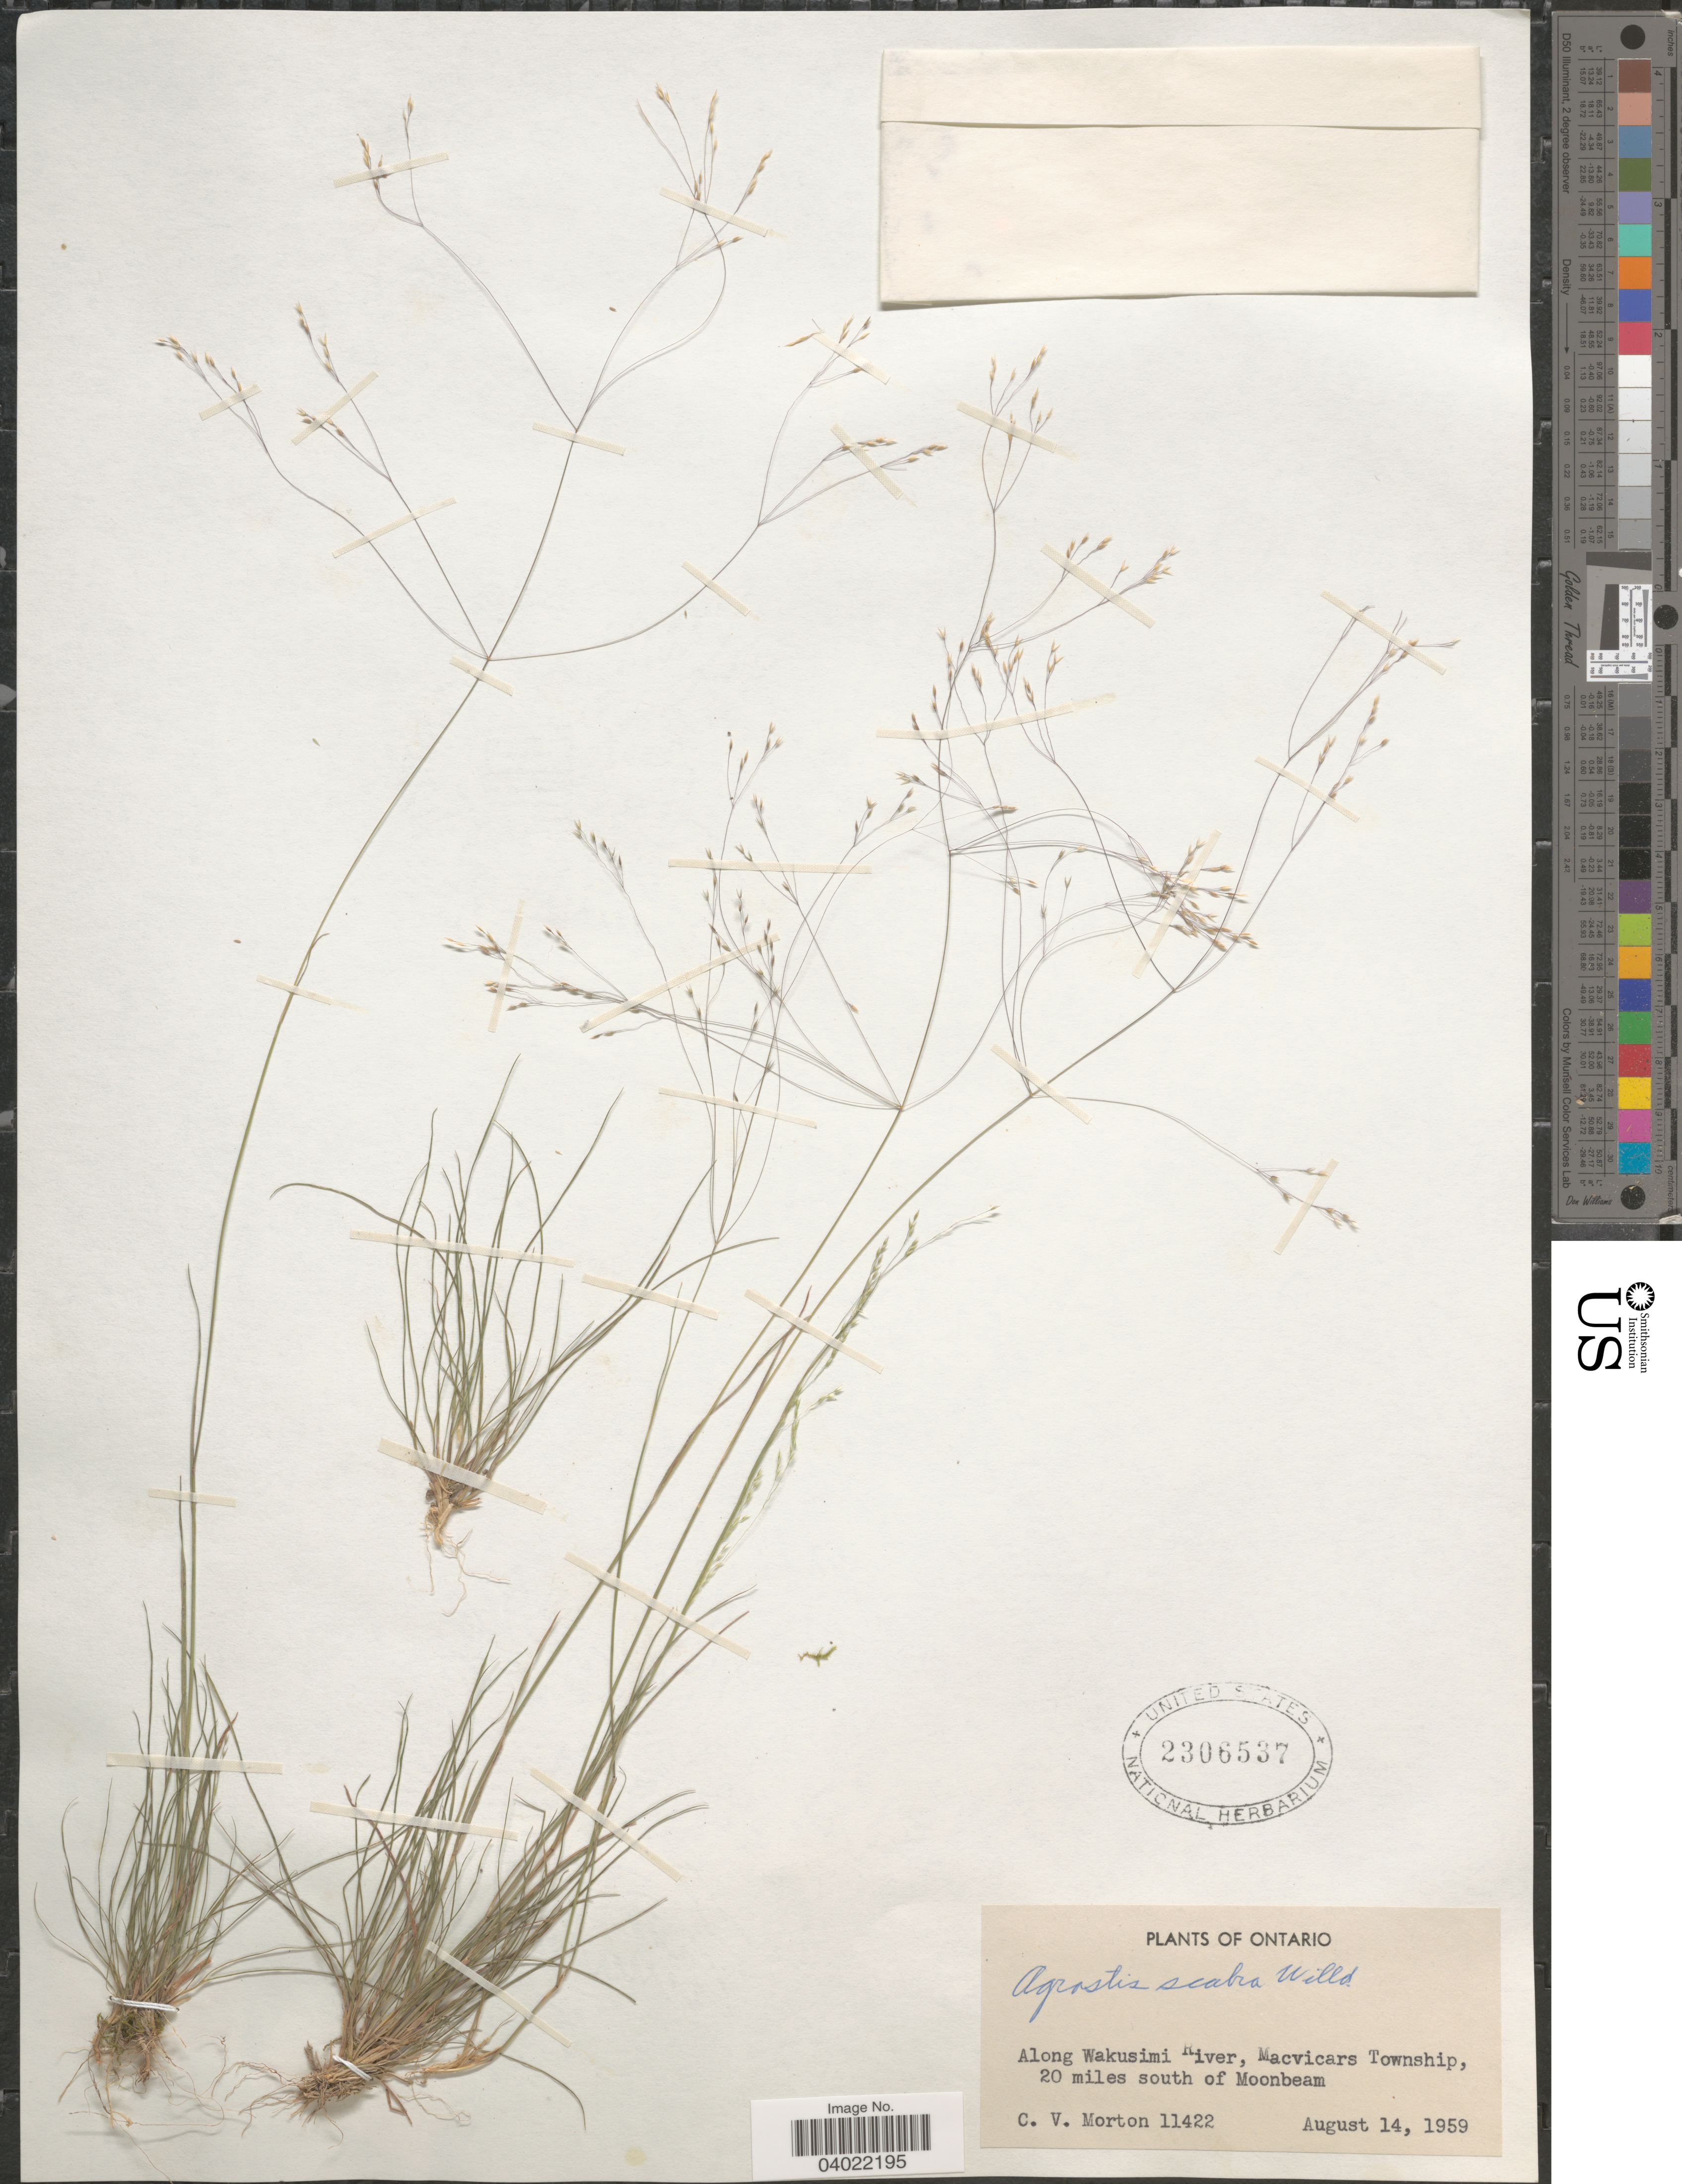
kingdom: Plantae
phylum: Tracheophyta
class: Liliopsida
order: Poales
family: Poaceae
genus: Agrostis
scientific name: Agrostis scabra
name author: Willd.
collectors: C. V. Morton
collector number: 11422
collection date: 1959-08-14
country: Canada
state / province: Ontario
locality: Along Wakusimi River, Macvicars Township, 20 miles south of Moonbeam.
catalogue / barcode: US 2306537